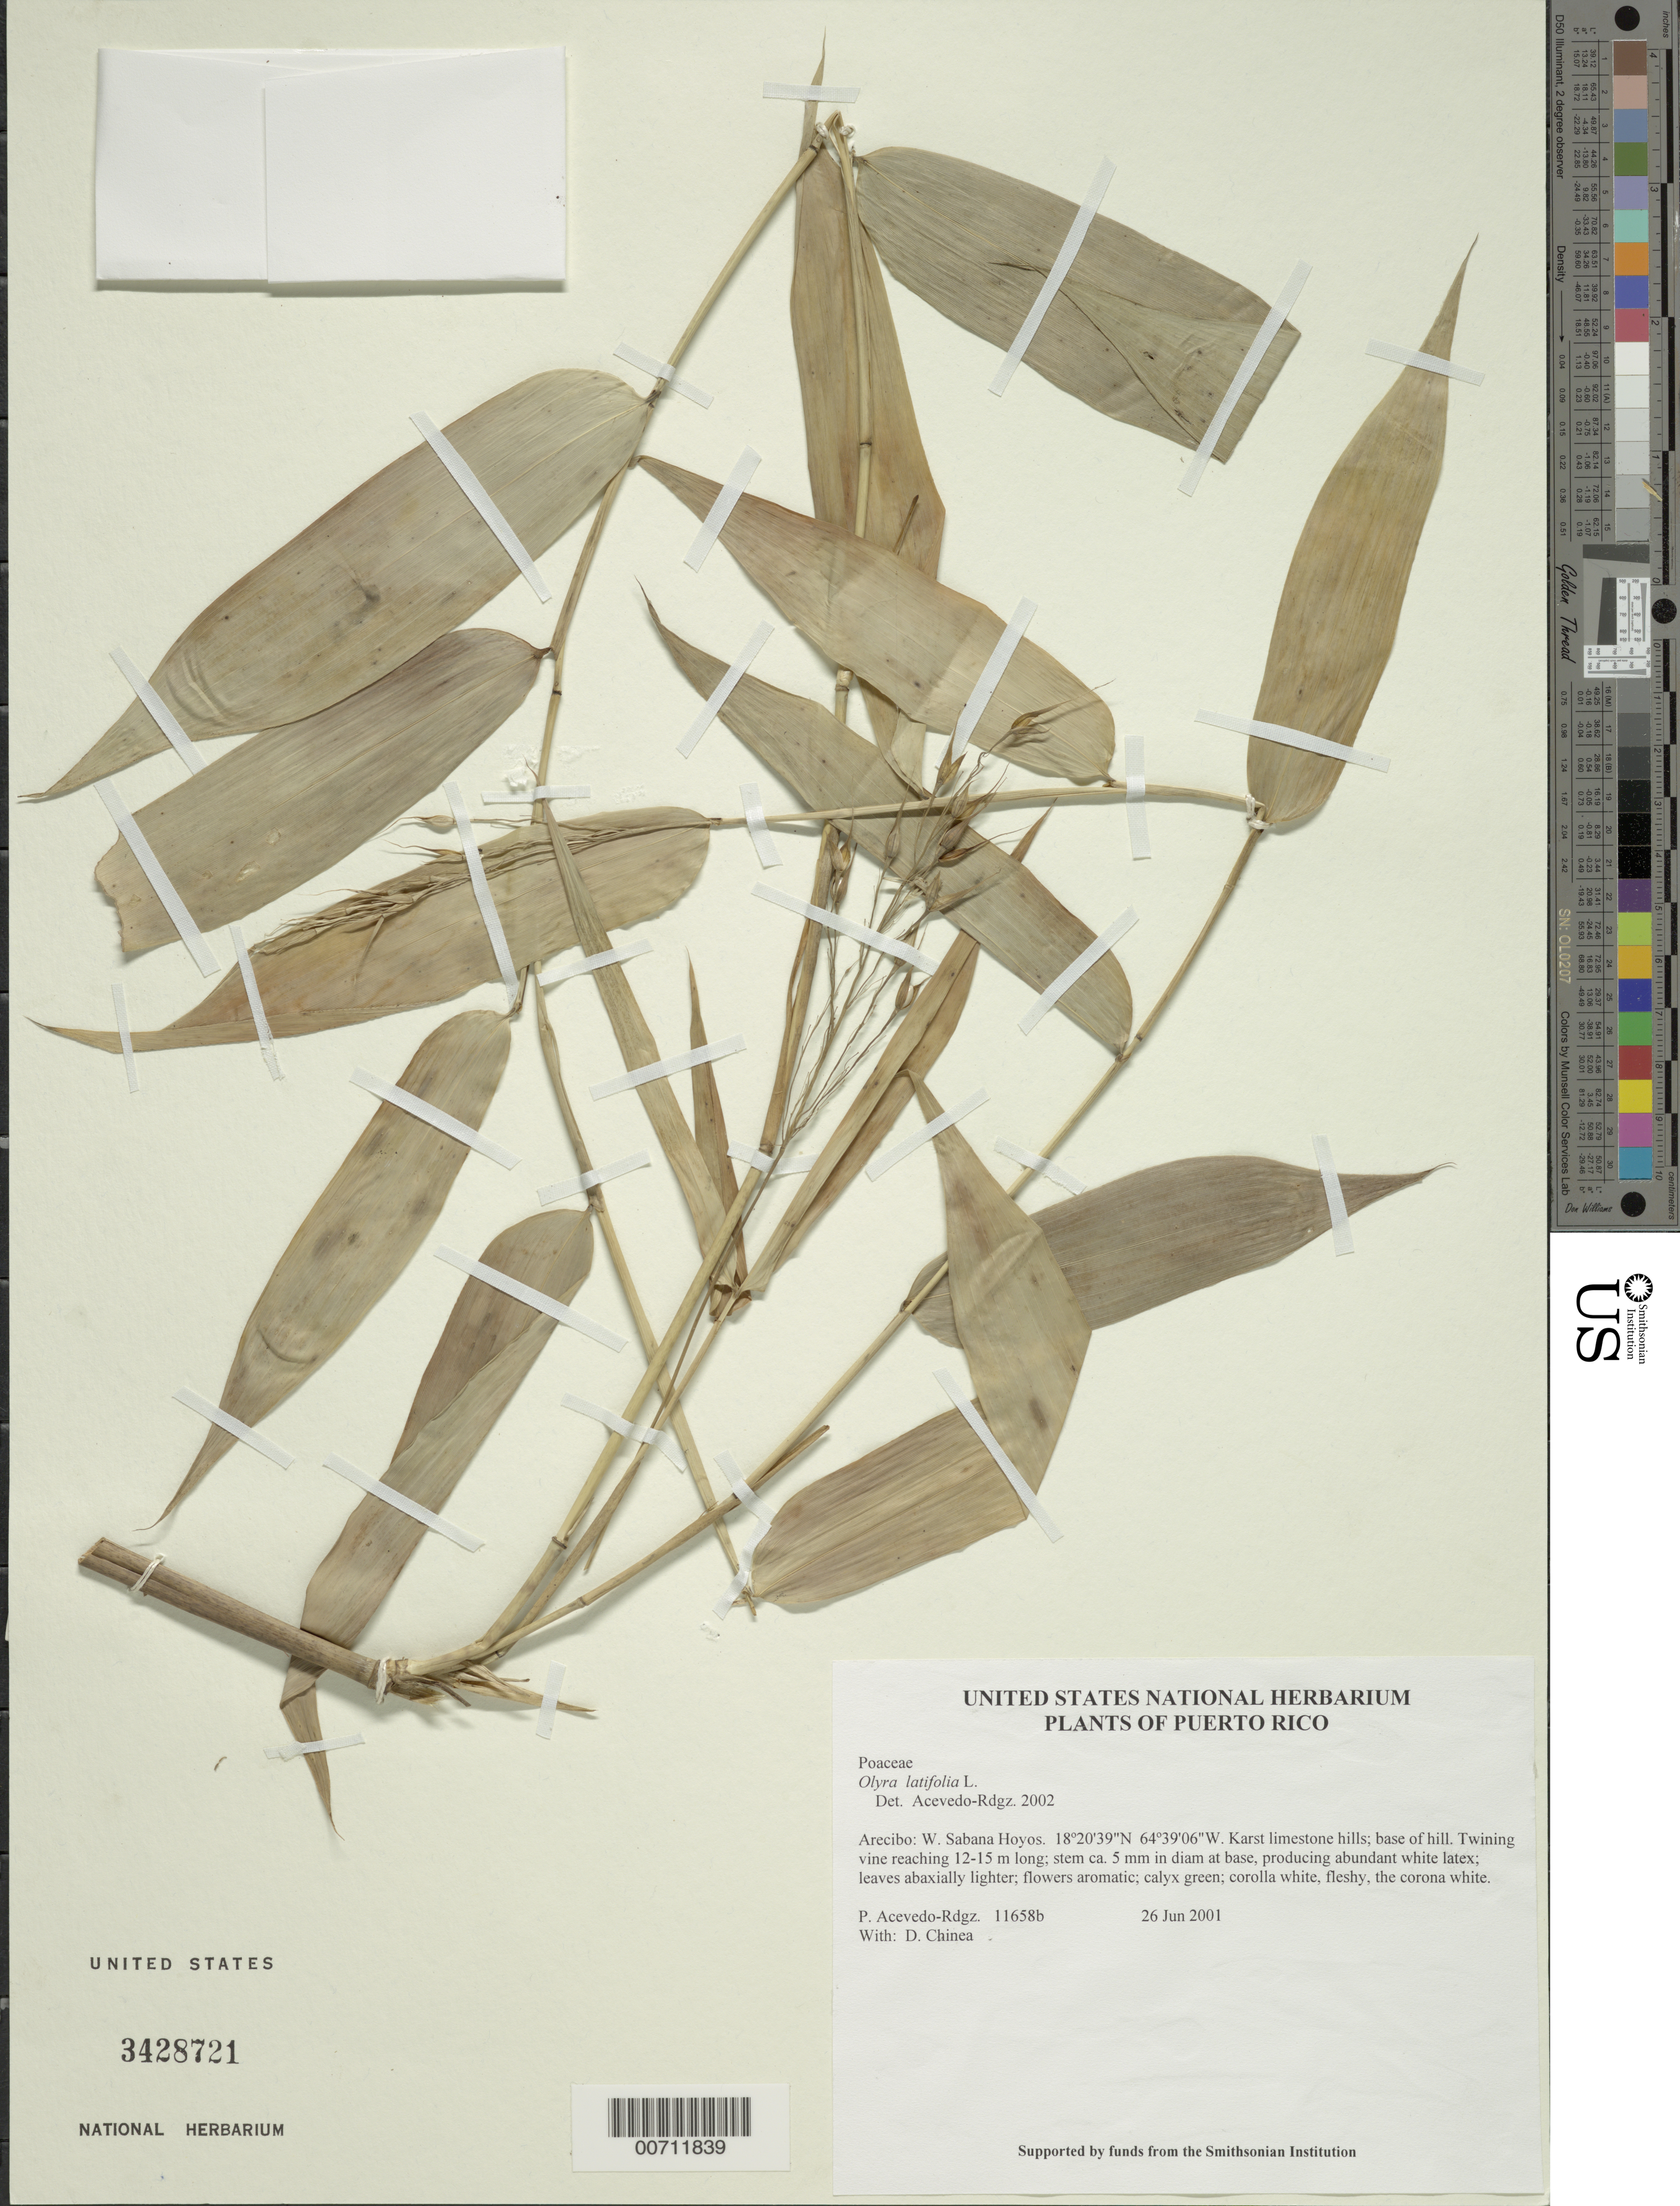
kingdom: Plantae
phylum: Tracheophyta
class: Liliopsida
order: Poales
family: Poaceae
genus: Olyra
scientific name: Olyra latifolia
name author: L.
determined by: Acevedo-Rodríguez, P., (BOT), Smithsonian Institution - National Museum of Natural History (UNITED STATES)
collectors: P. Acevedo-Rodr. & D. Chinea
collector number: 1658 b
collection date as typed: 26 Jun 2001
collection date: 2001-06-26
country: Puerto Rico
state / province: Arecibo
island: Puerto Rico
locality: Arecibo: W. Sabana Hoyos.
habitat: Karst limestone hills; base of hill.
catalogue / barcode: US 3428721